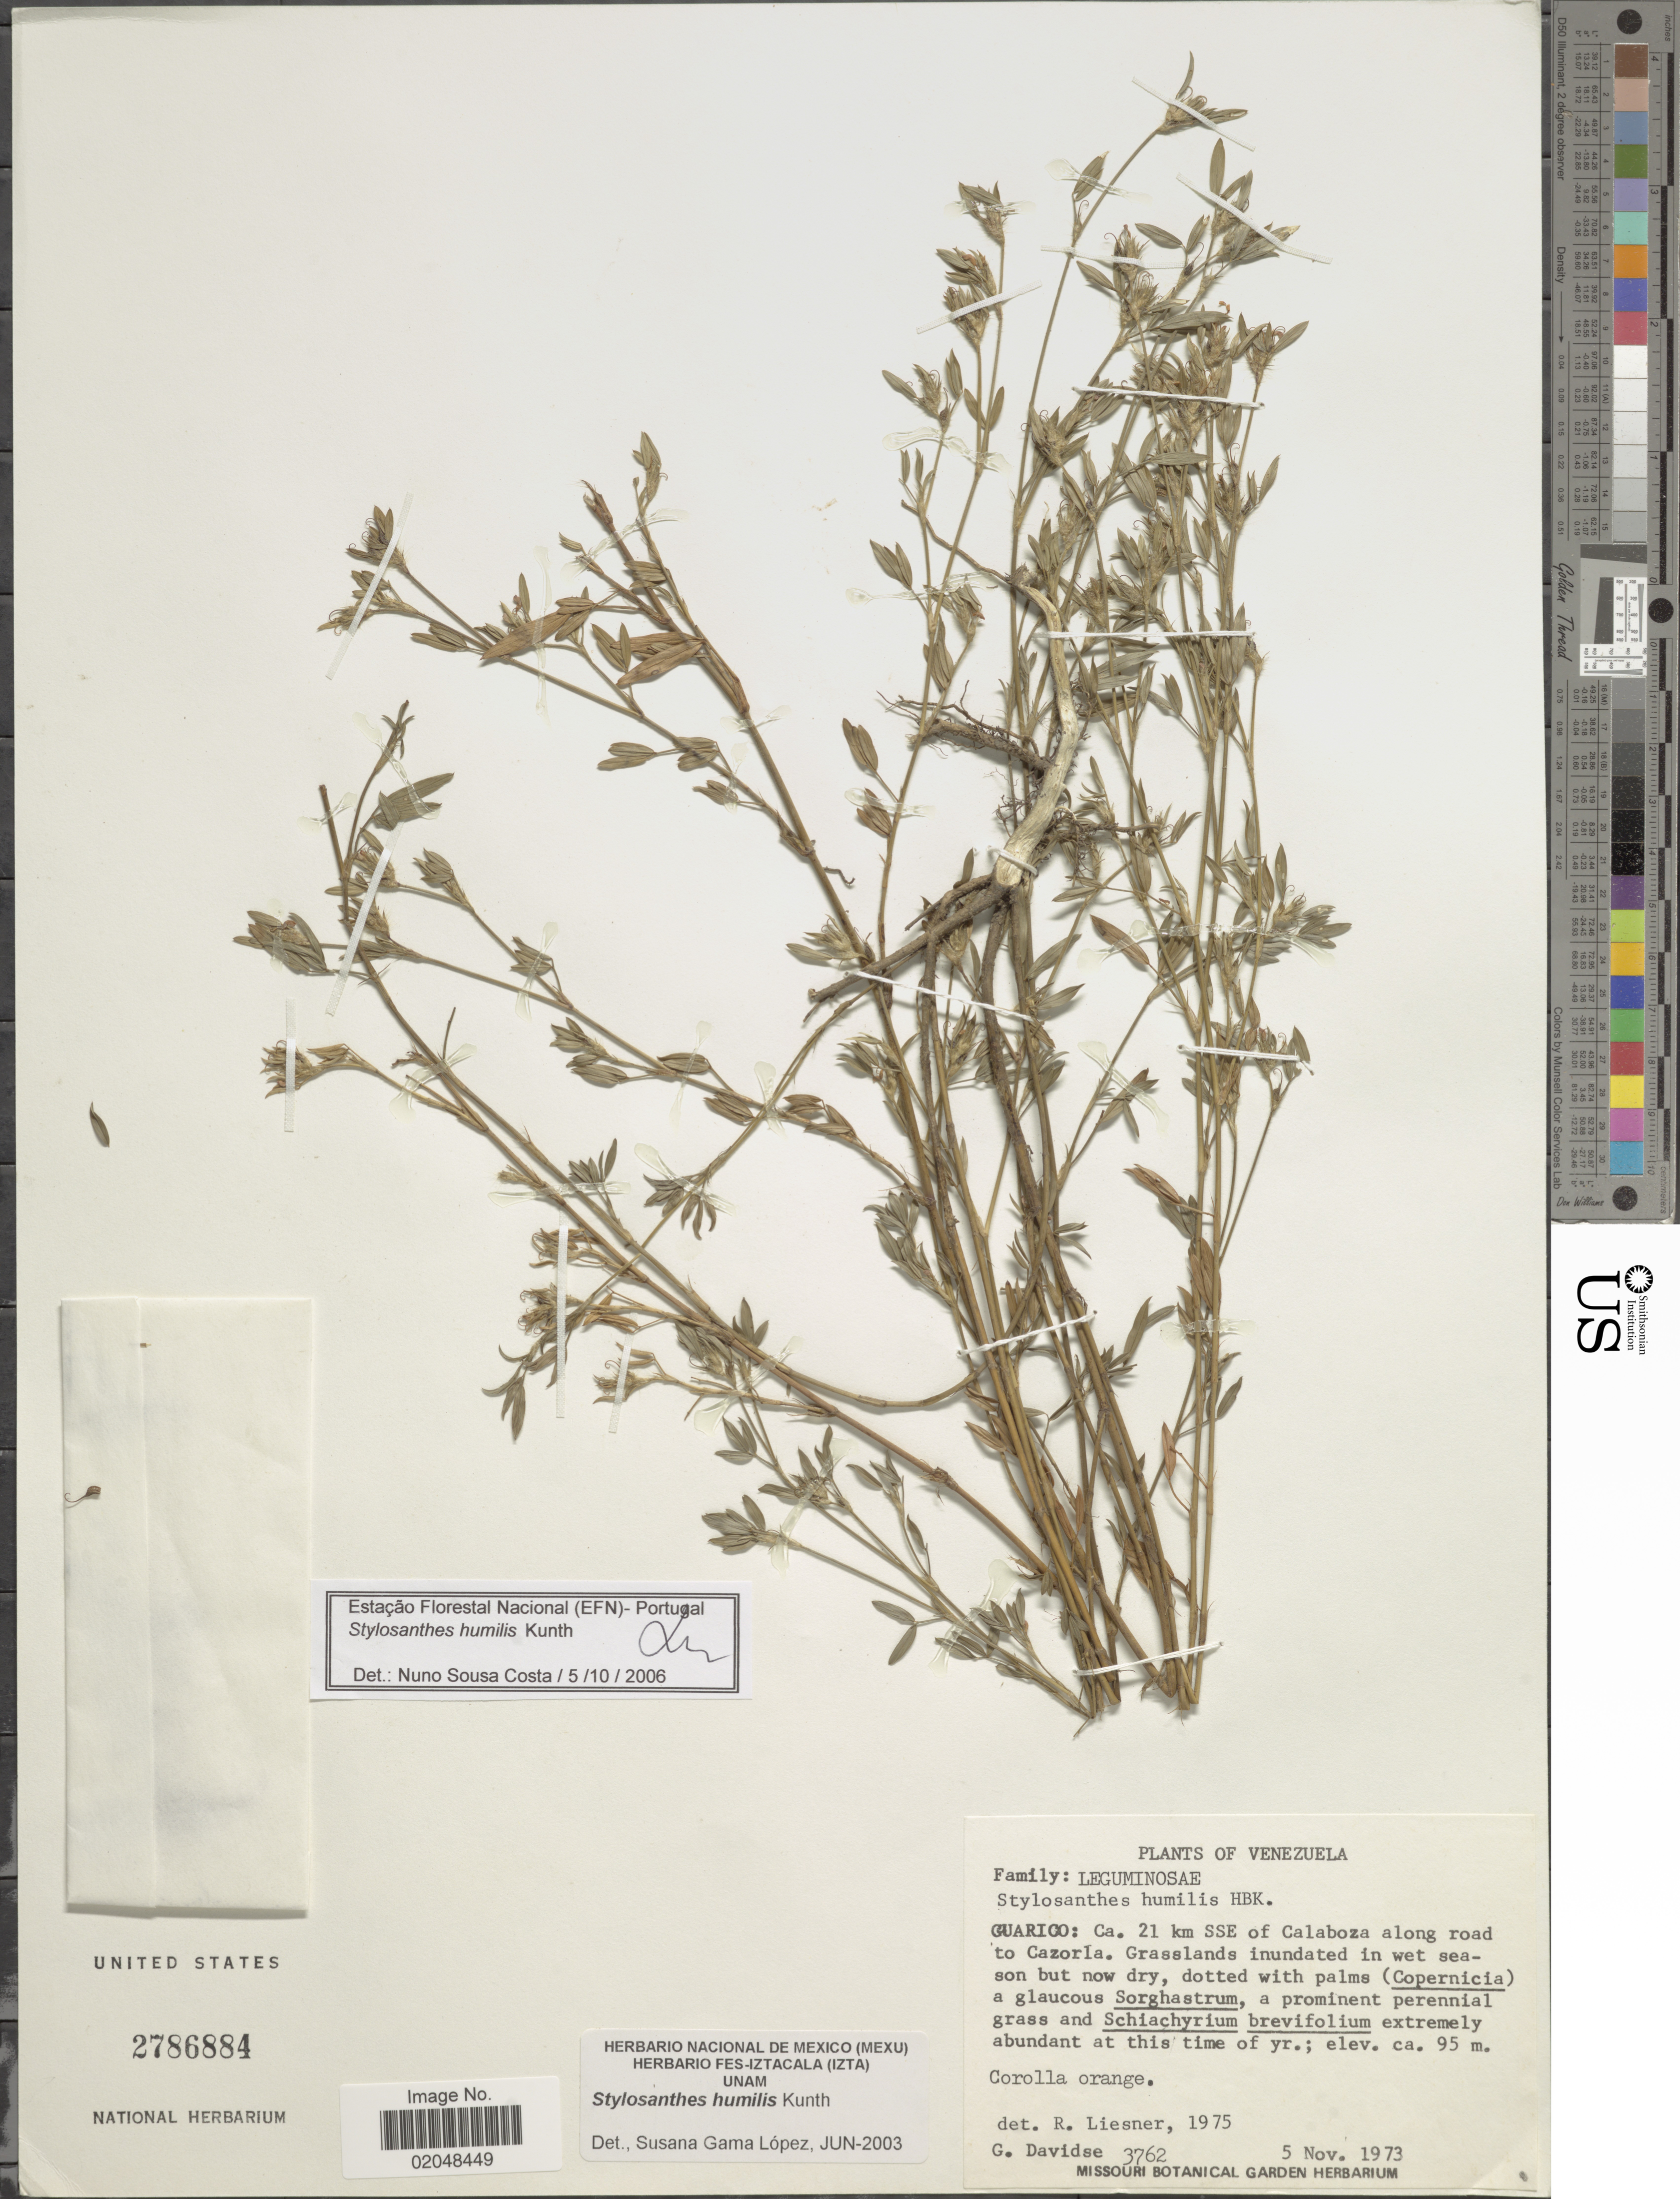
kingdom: Plantae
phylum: Tracheophyta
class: Magnoliopsida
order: Fabales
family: Fabaceae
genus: Stylosanthes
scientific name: Stylosanthes humilis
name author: Kunth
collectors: G. Davidse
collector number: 3762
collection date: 1973-11-05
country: Venezuela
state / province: Guárico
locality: Ca. 21 km SSe of Calaboza along road to Cazorla, Grasslands in undated in wet season but now dry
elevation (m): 95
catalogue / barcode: US 2786884